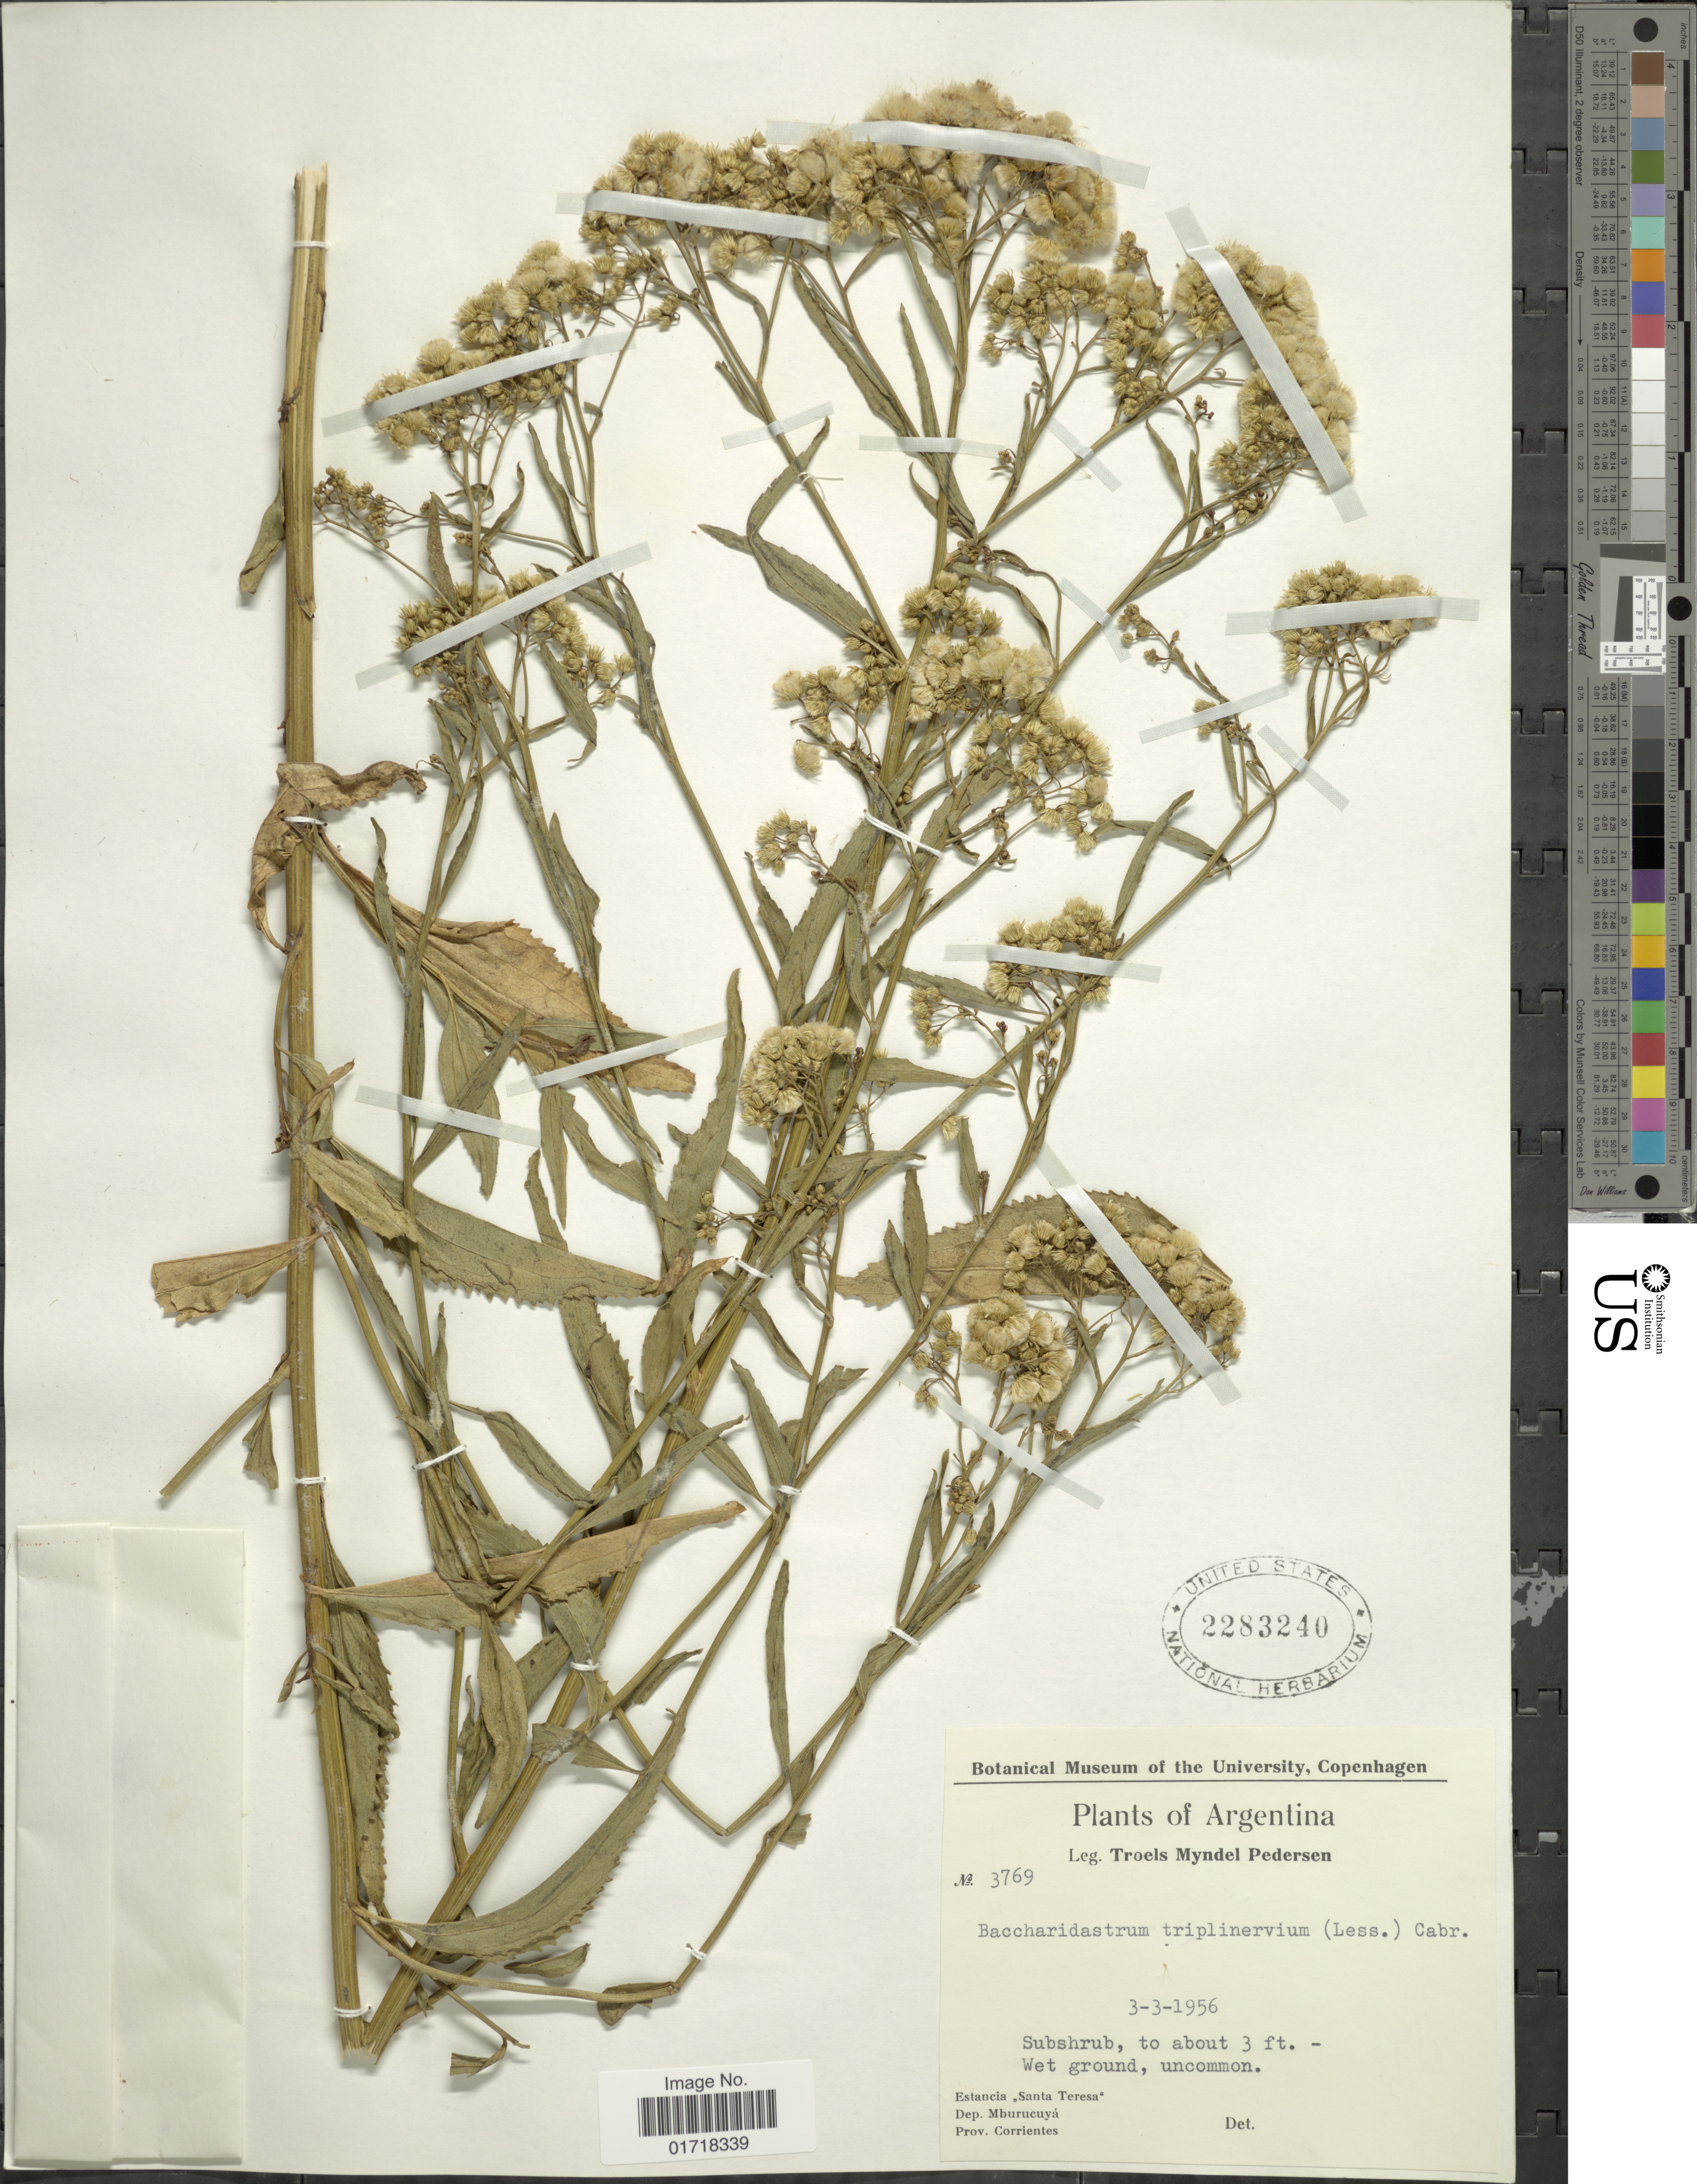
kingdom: Plantae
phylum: Tracheophyta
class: Magnoliopsida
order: Asterales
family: Asteraceae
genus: Baccharidastrum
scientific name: Baccharidastrum triplinervium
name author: (Less.) Cabrera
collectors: T. Pederson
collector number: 3769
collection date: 1956-03-03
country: Argentina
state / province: Corrientes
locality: Estancia "Santa Teresa" , Dep. Mburucuya, Prov, Corrientes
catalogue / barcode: US 2283240